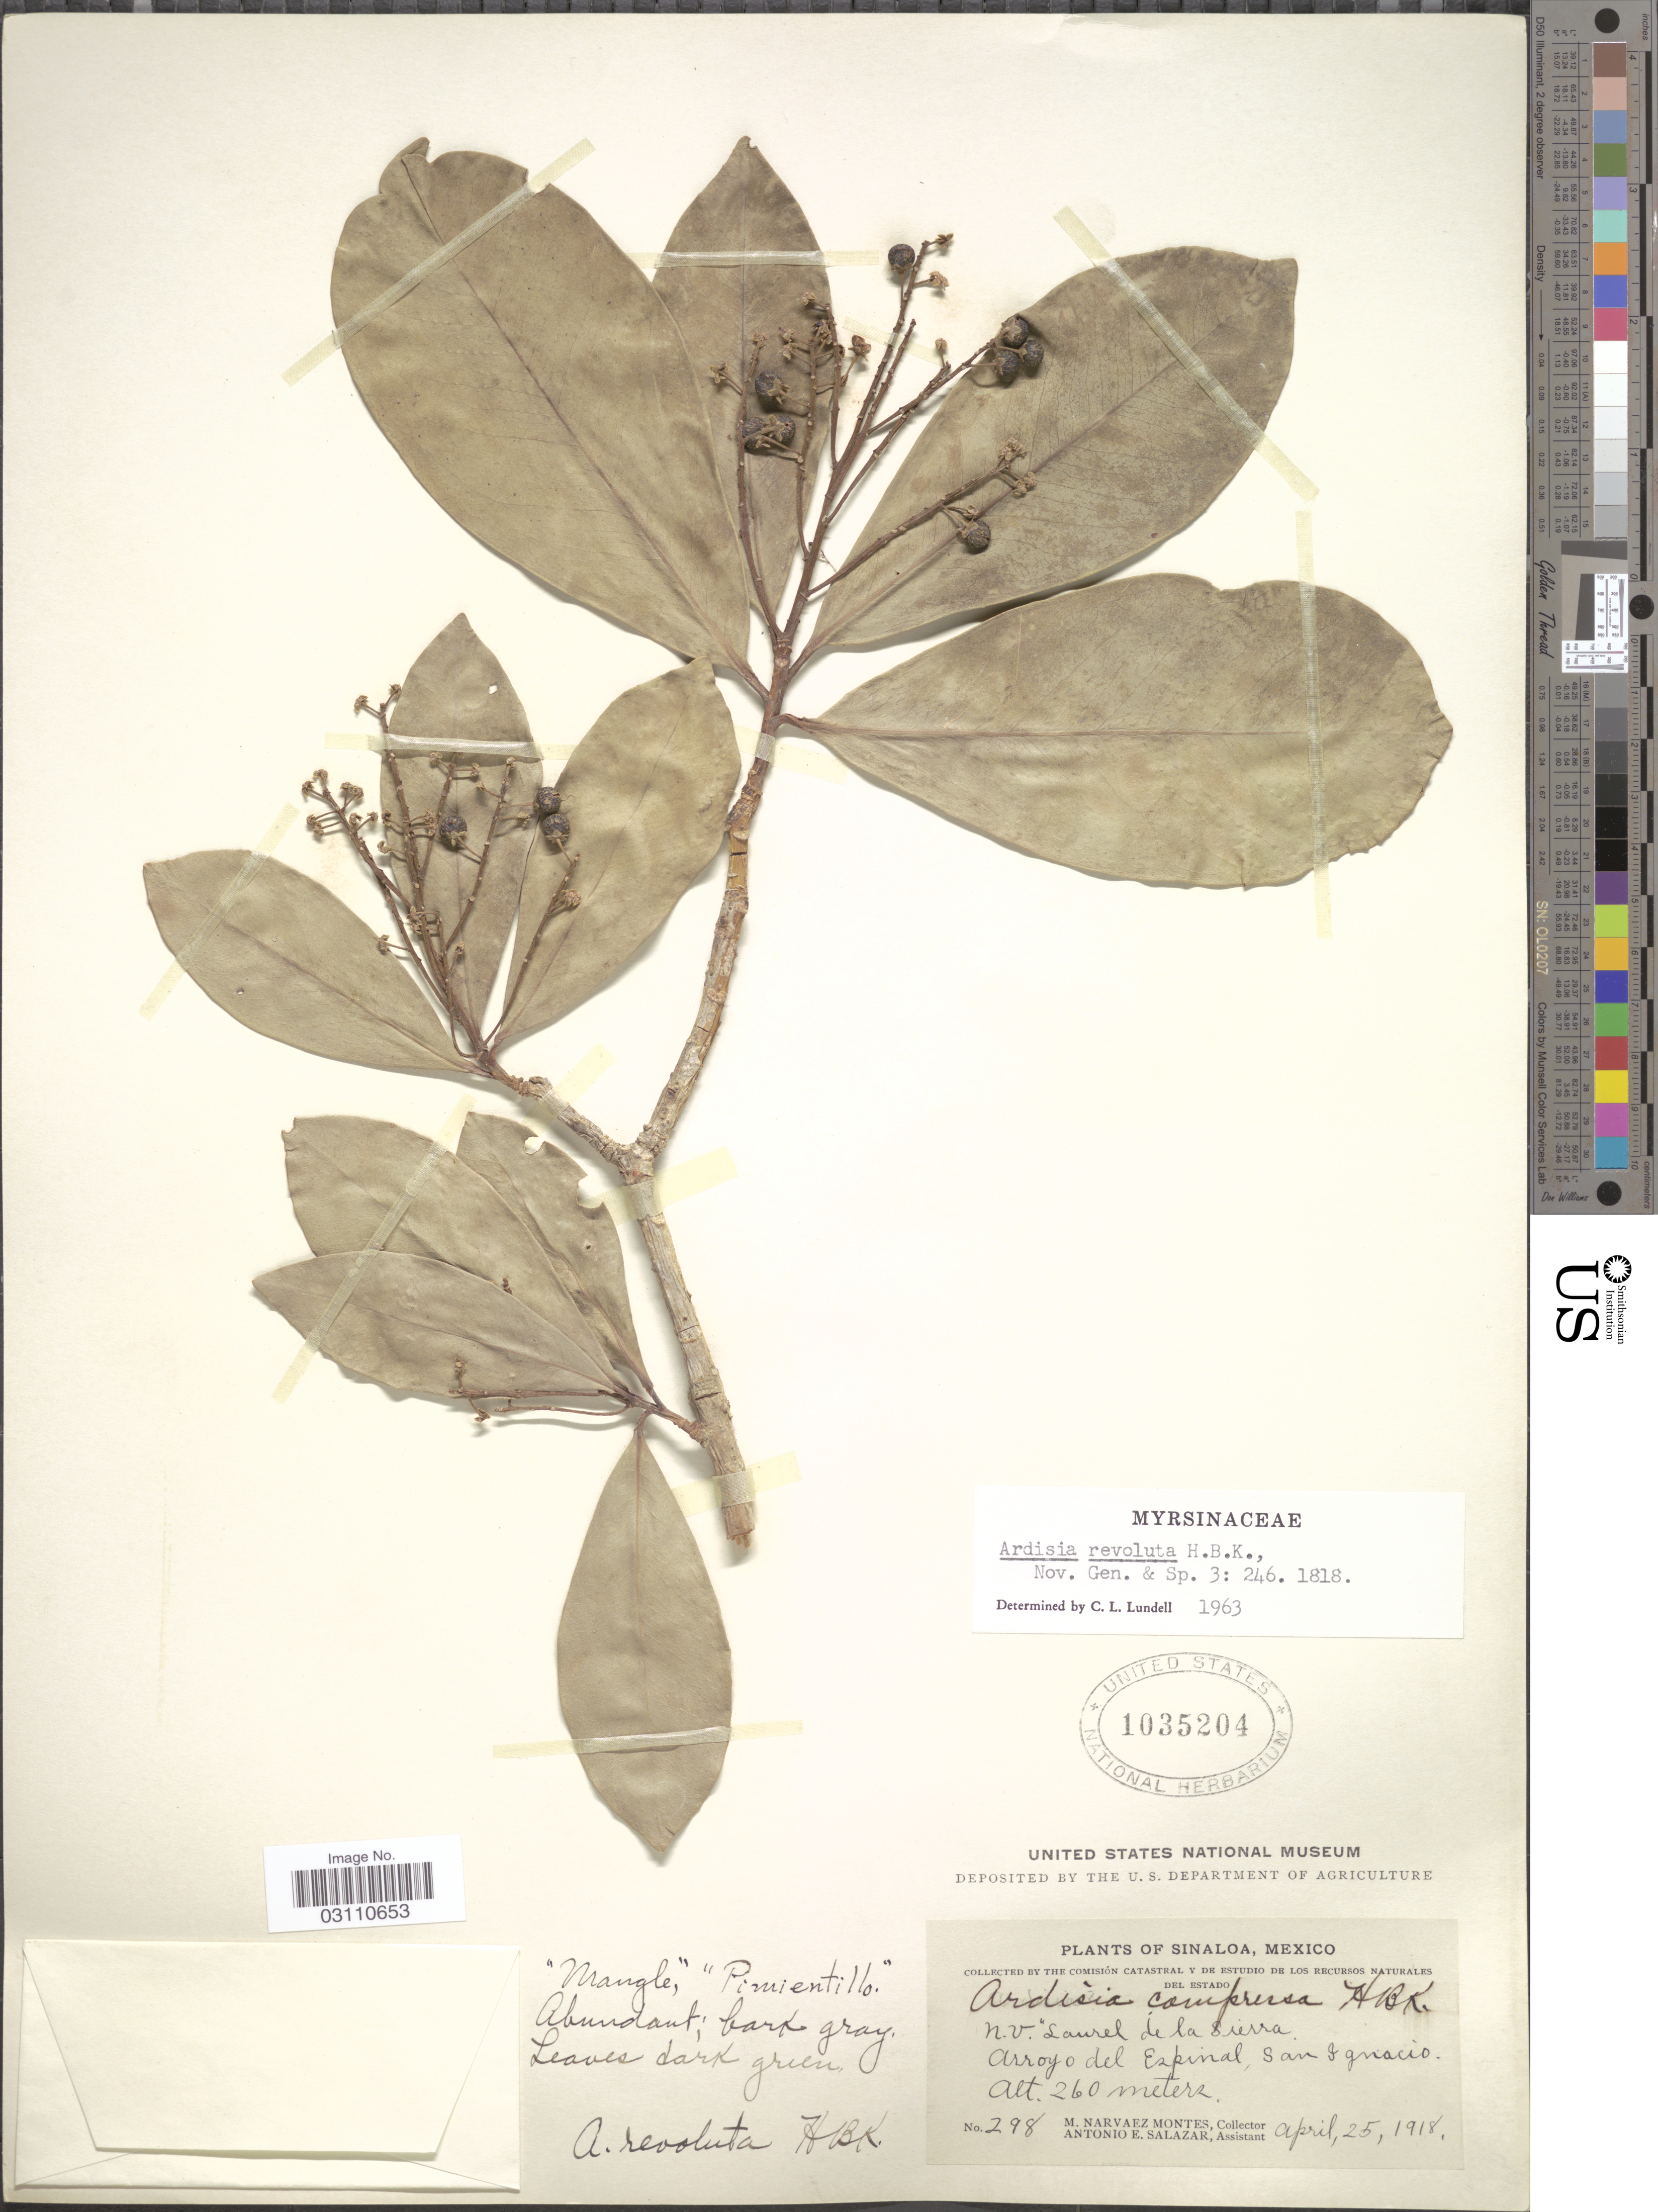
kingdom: Plantae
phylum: Tracheophyta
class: Magnoliopsida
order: Ericales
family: Primulaceae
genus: Ardisia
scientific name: Ardisia revoluta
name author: Kunth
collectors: M. Narvaez-Montes & A. E. Salazar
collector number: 298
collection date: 1918-04-25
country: Mexico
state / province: Sinaloa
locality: Arroyo del Espinal, San Ignacio.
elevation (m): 260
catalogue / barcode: US 1035204